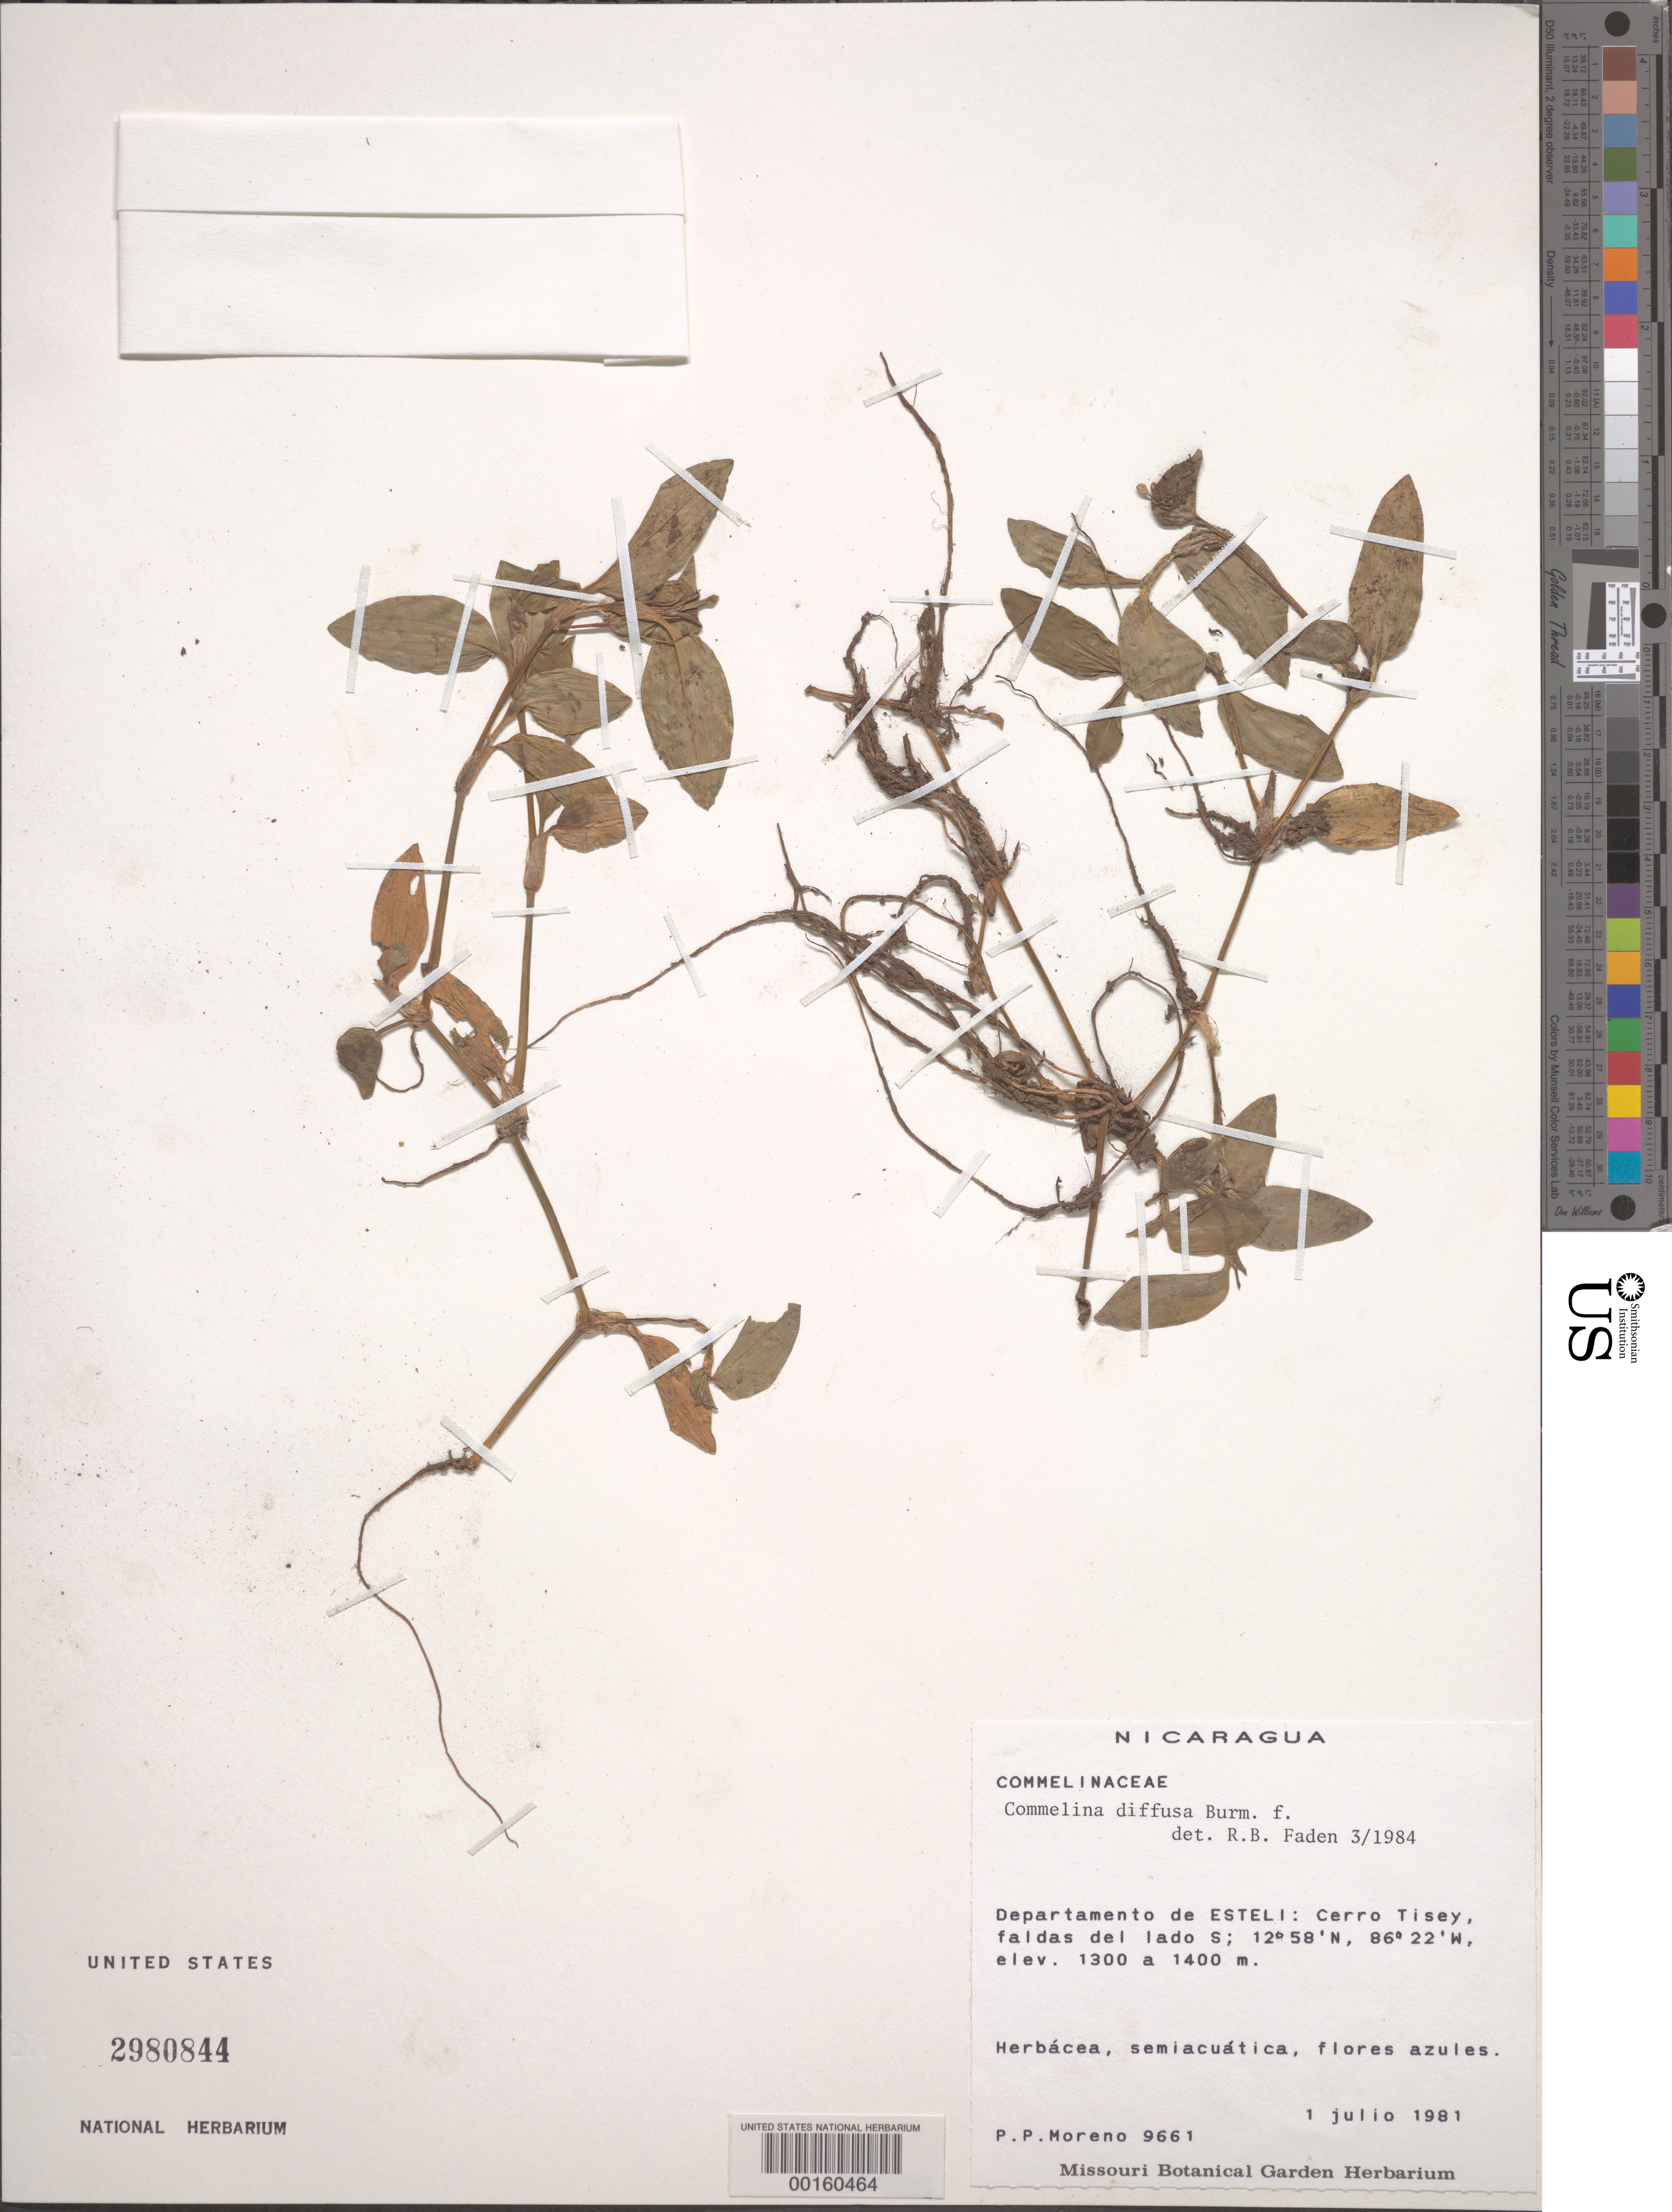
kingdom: Plantae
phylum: Tracheophyta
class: Liliopsida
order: Commelinales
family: Commelinaceae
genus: Commelina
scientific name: Commelina diffusa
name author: Burm. f.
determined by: Faden, Robert B., (US), Smithsonian Institution - National Museum of Natural History (UNITED STATES)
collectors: P. Moreno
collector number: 9661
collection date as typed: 01 Jul 1981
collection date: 1981-07-01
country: Nicaragua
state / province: Estelí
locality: Cerro tisey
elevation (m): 1300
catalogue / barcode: US 2980844